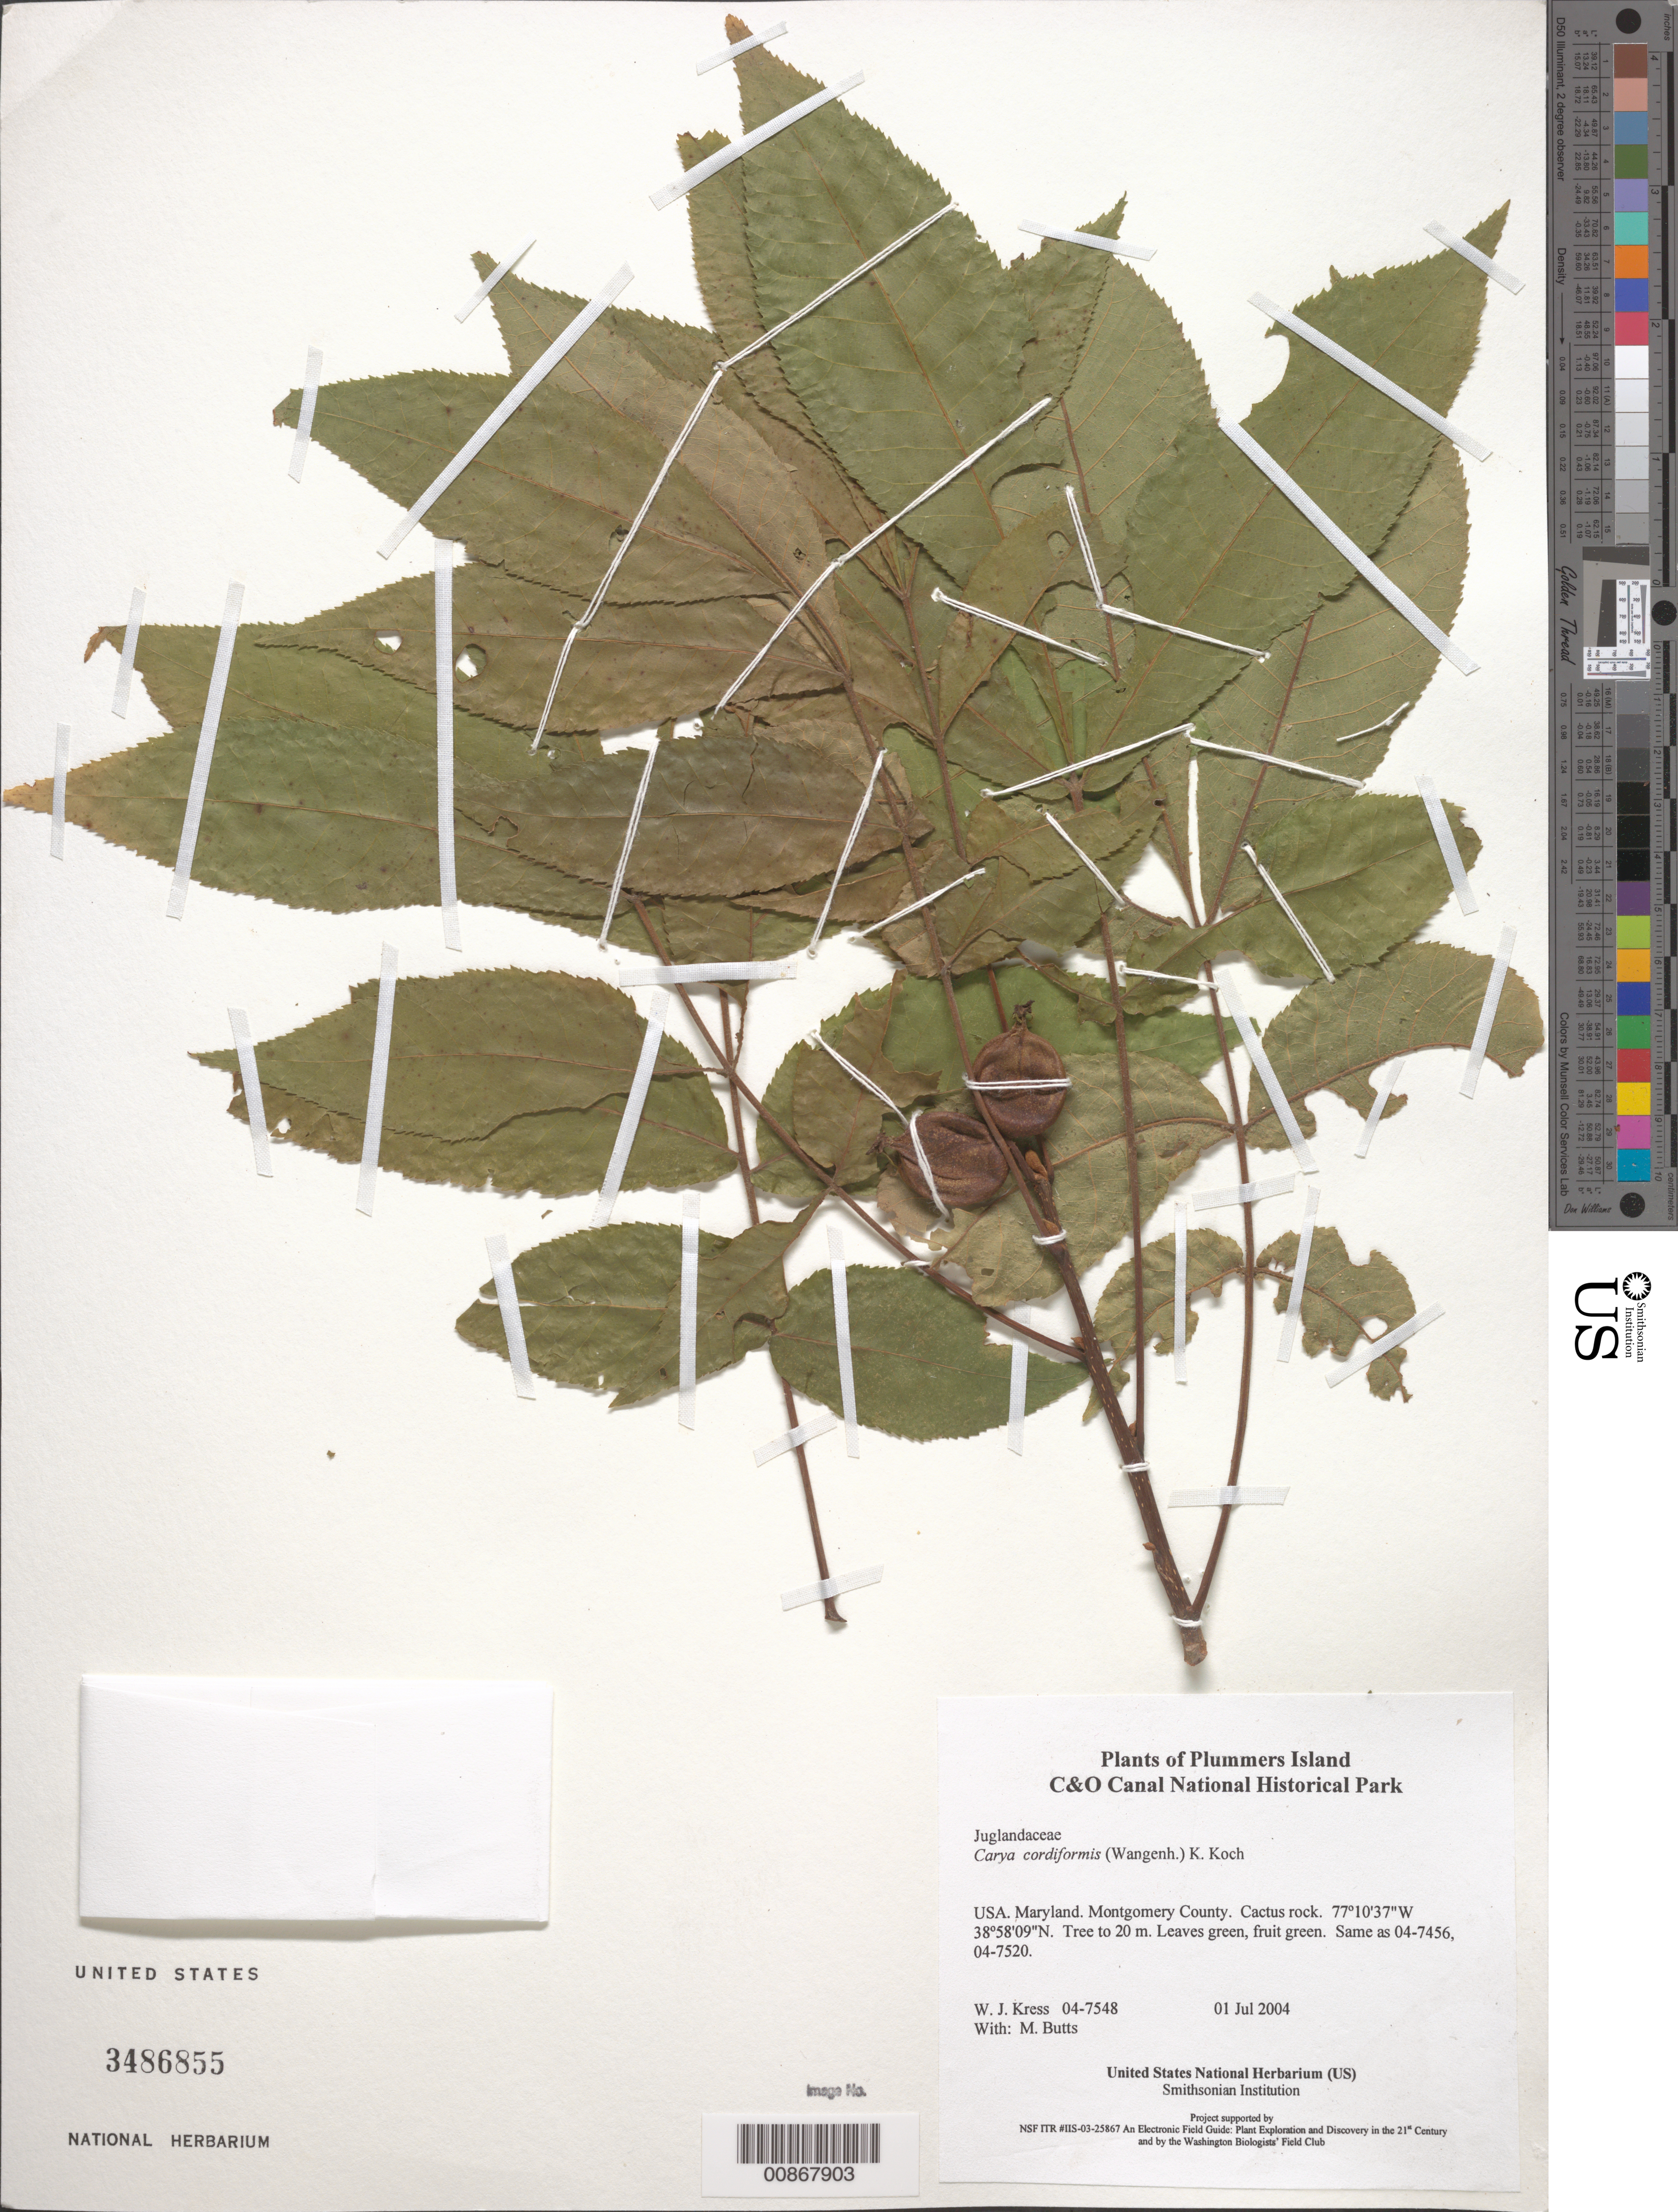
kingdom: Plantae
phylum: Tracheophyta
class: Magnoliopsida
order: Fagales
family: Juglandaceae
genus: Carya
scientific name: Carya cordiformis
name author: (Wangenh.) K. Koch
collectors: W. J. Kress & M. B. Butts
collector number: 04-7548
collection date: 2004-07-01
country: United States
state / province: Maryland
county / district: Montgomery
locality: Chesapeake and Ohio Canal National Historical Park, Plummers Island, Cactus rock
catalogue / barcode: US 3486855